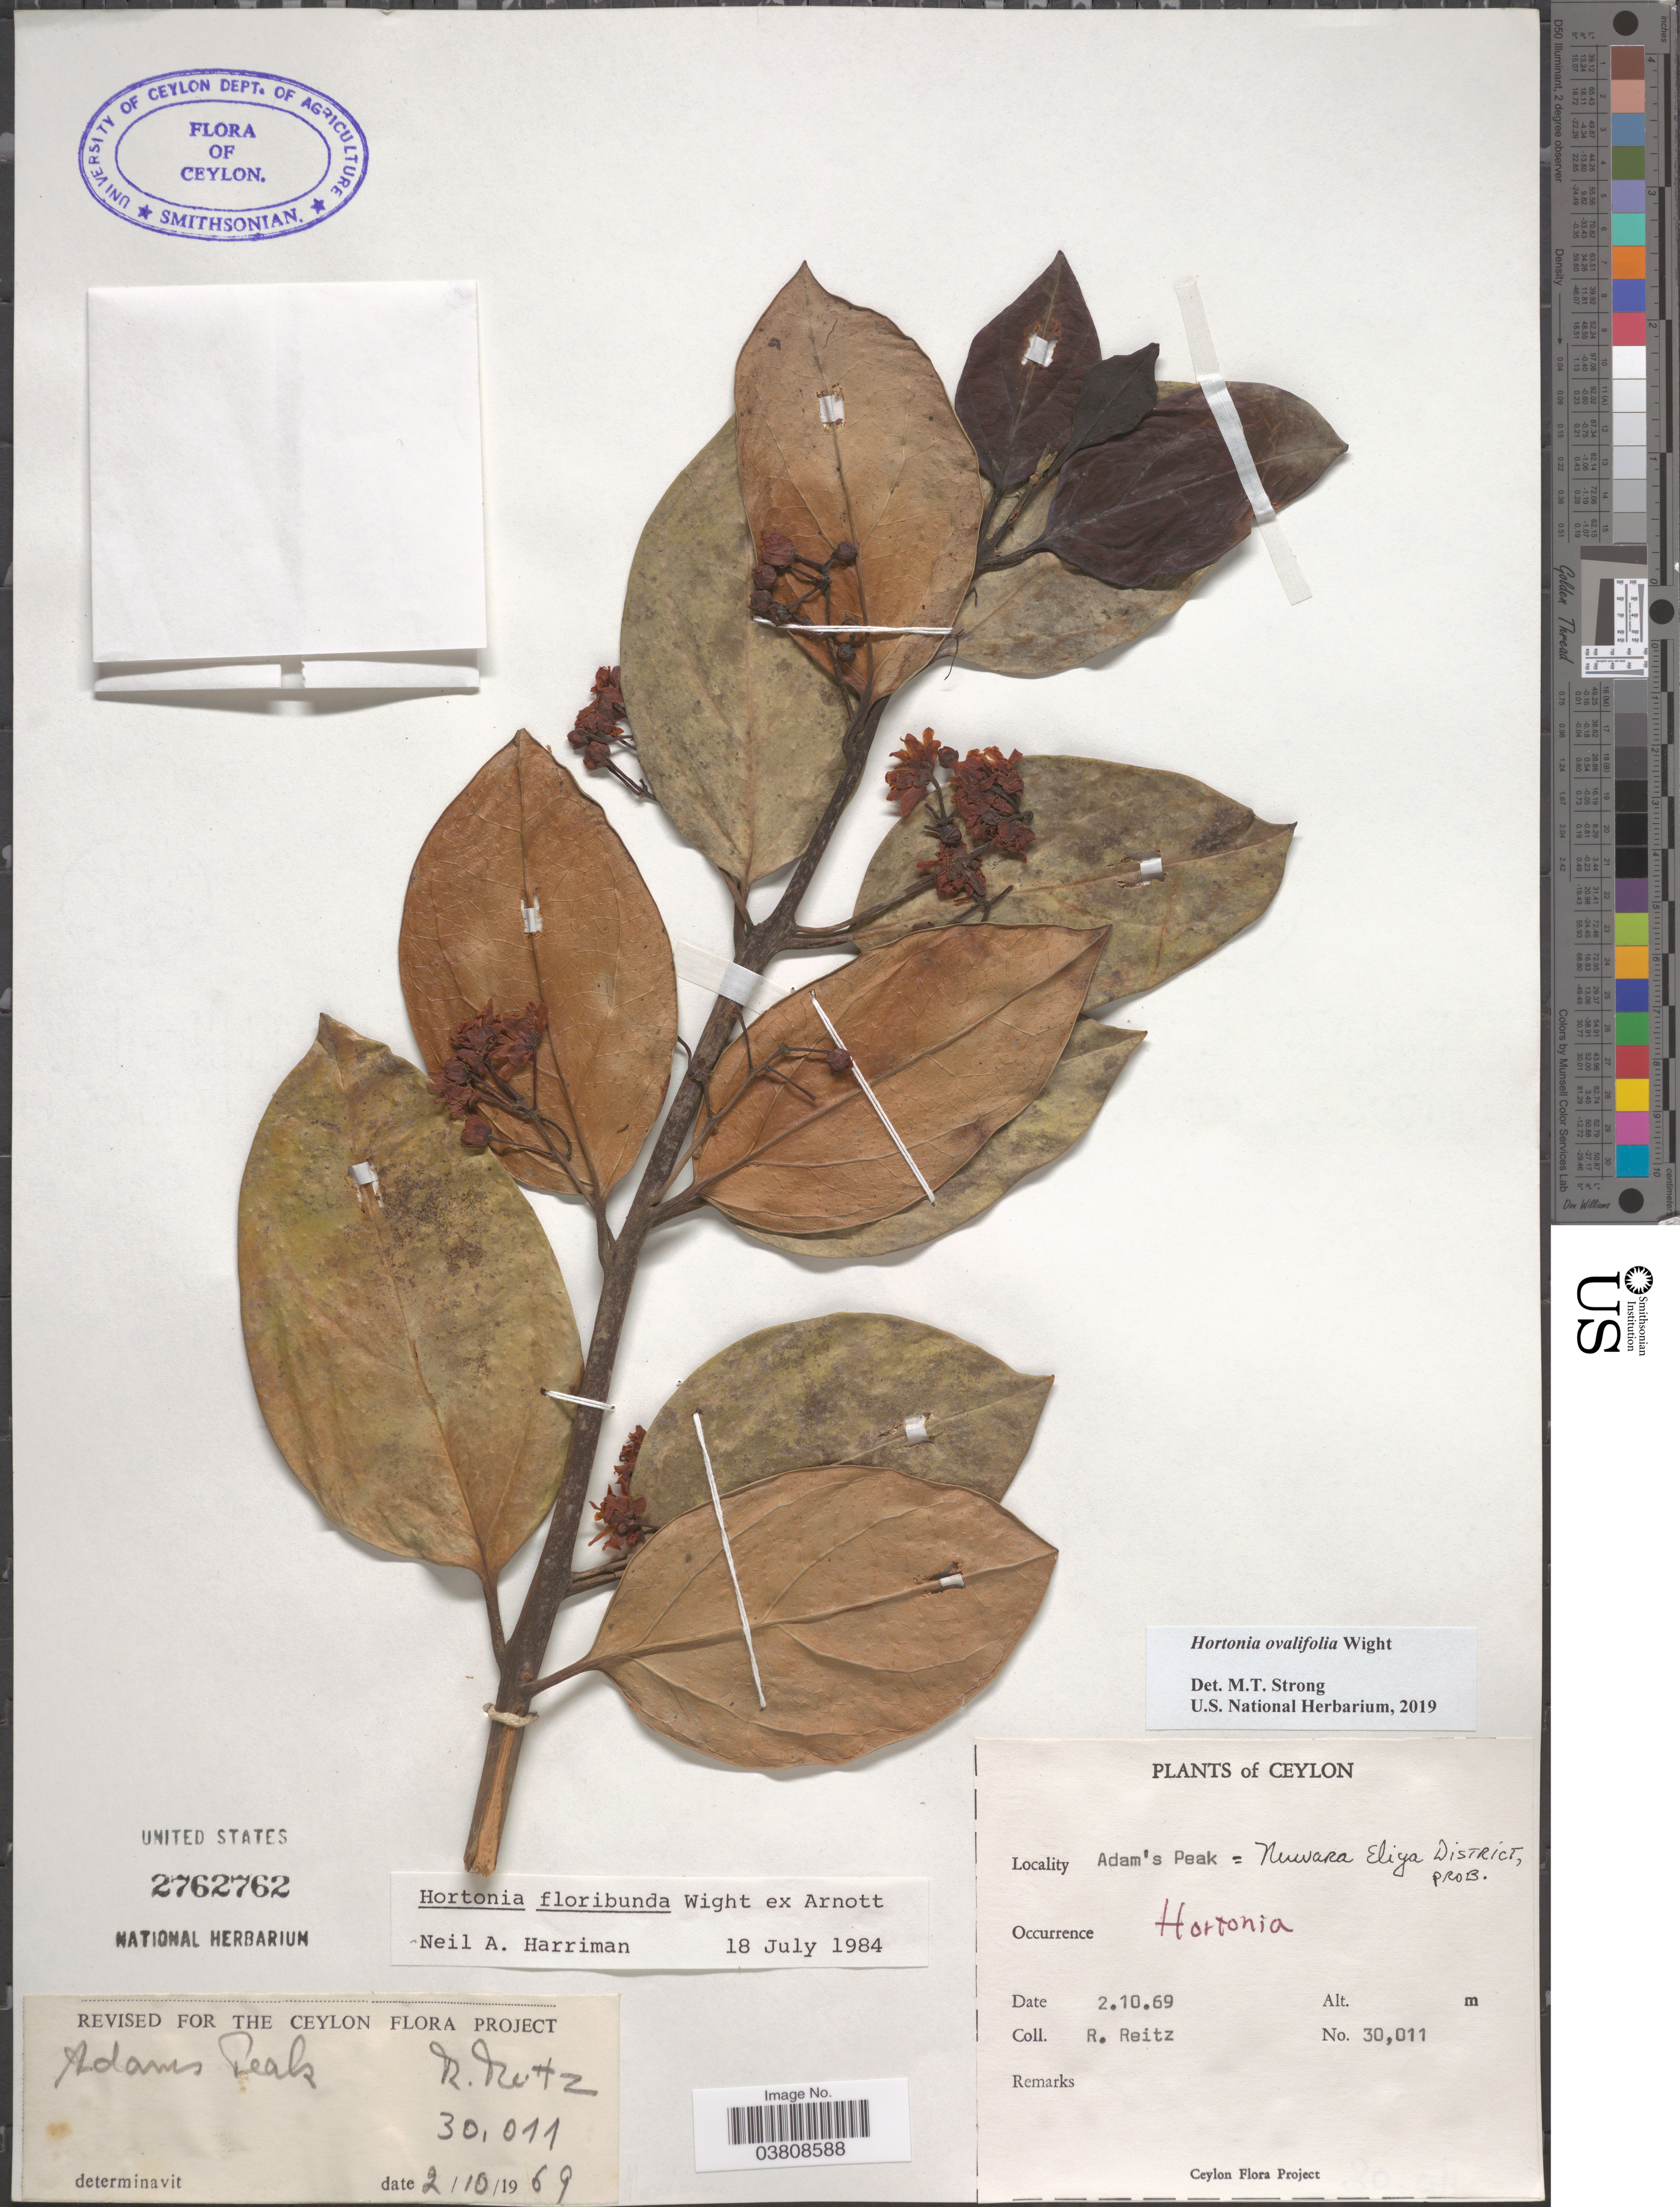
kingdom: Plantae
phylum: Tracheophyta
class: Magnoliopsida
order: Laurales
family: Monimiaceae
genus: Hortonia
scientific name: Hortonia ovalifolia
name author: Wight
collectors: R. Reitz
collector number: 30011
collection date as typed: Transcribed d/m/y: 2/10/69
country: Sri Lanka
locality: Ceylon. Adam's Peak: Nuwara Eliya District.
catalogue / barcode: US 2762762